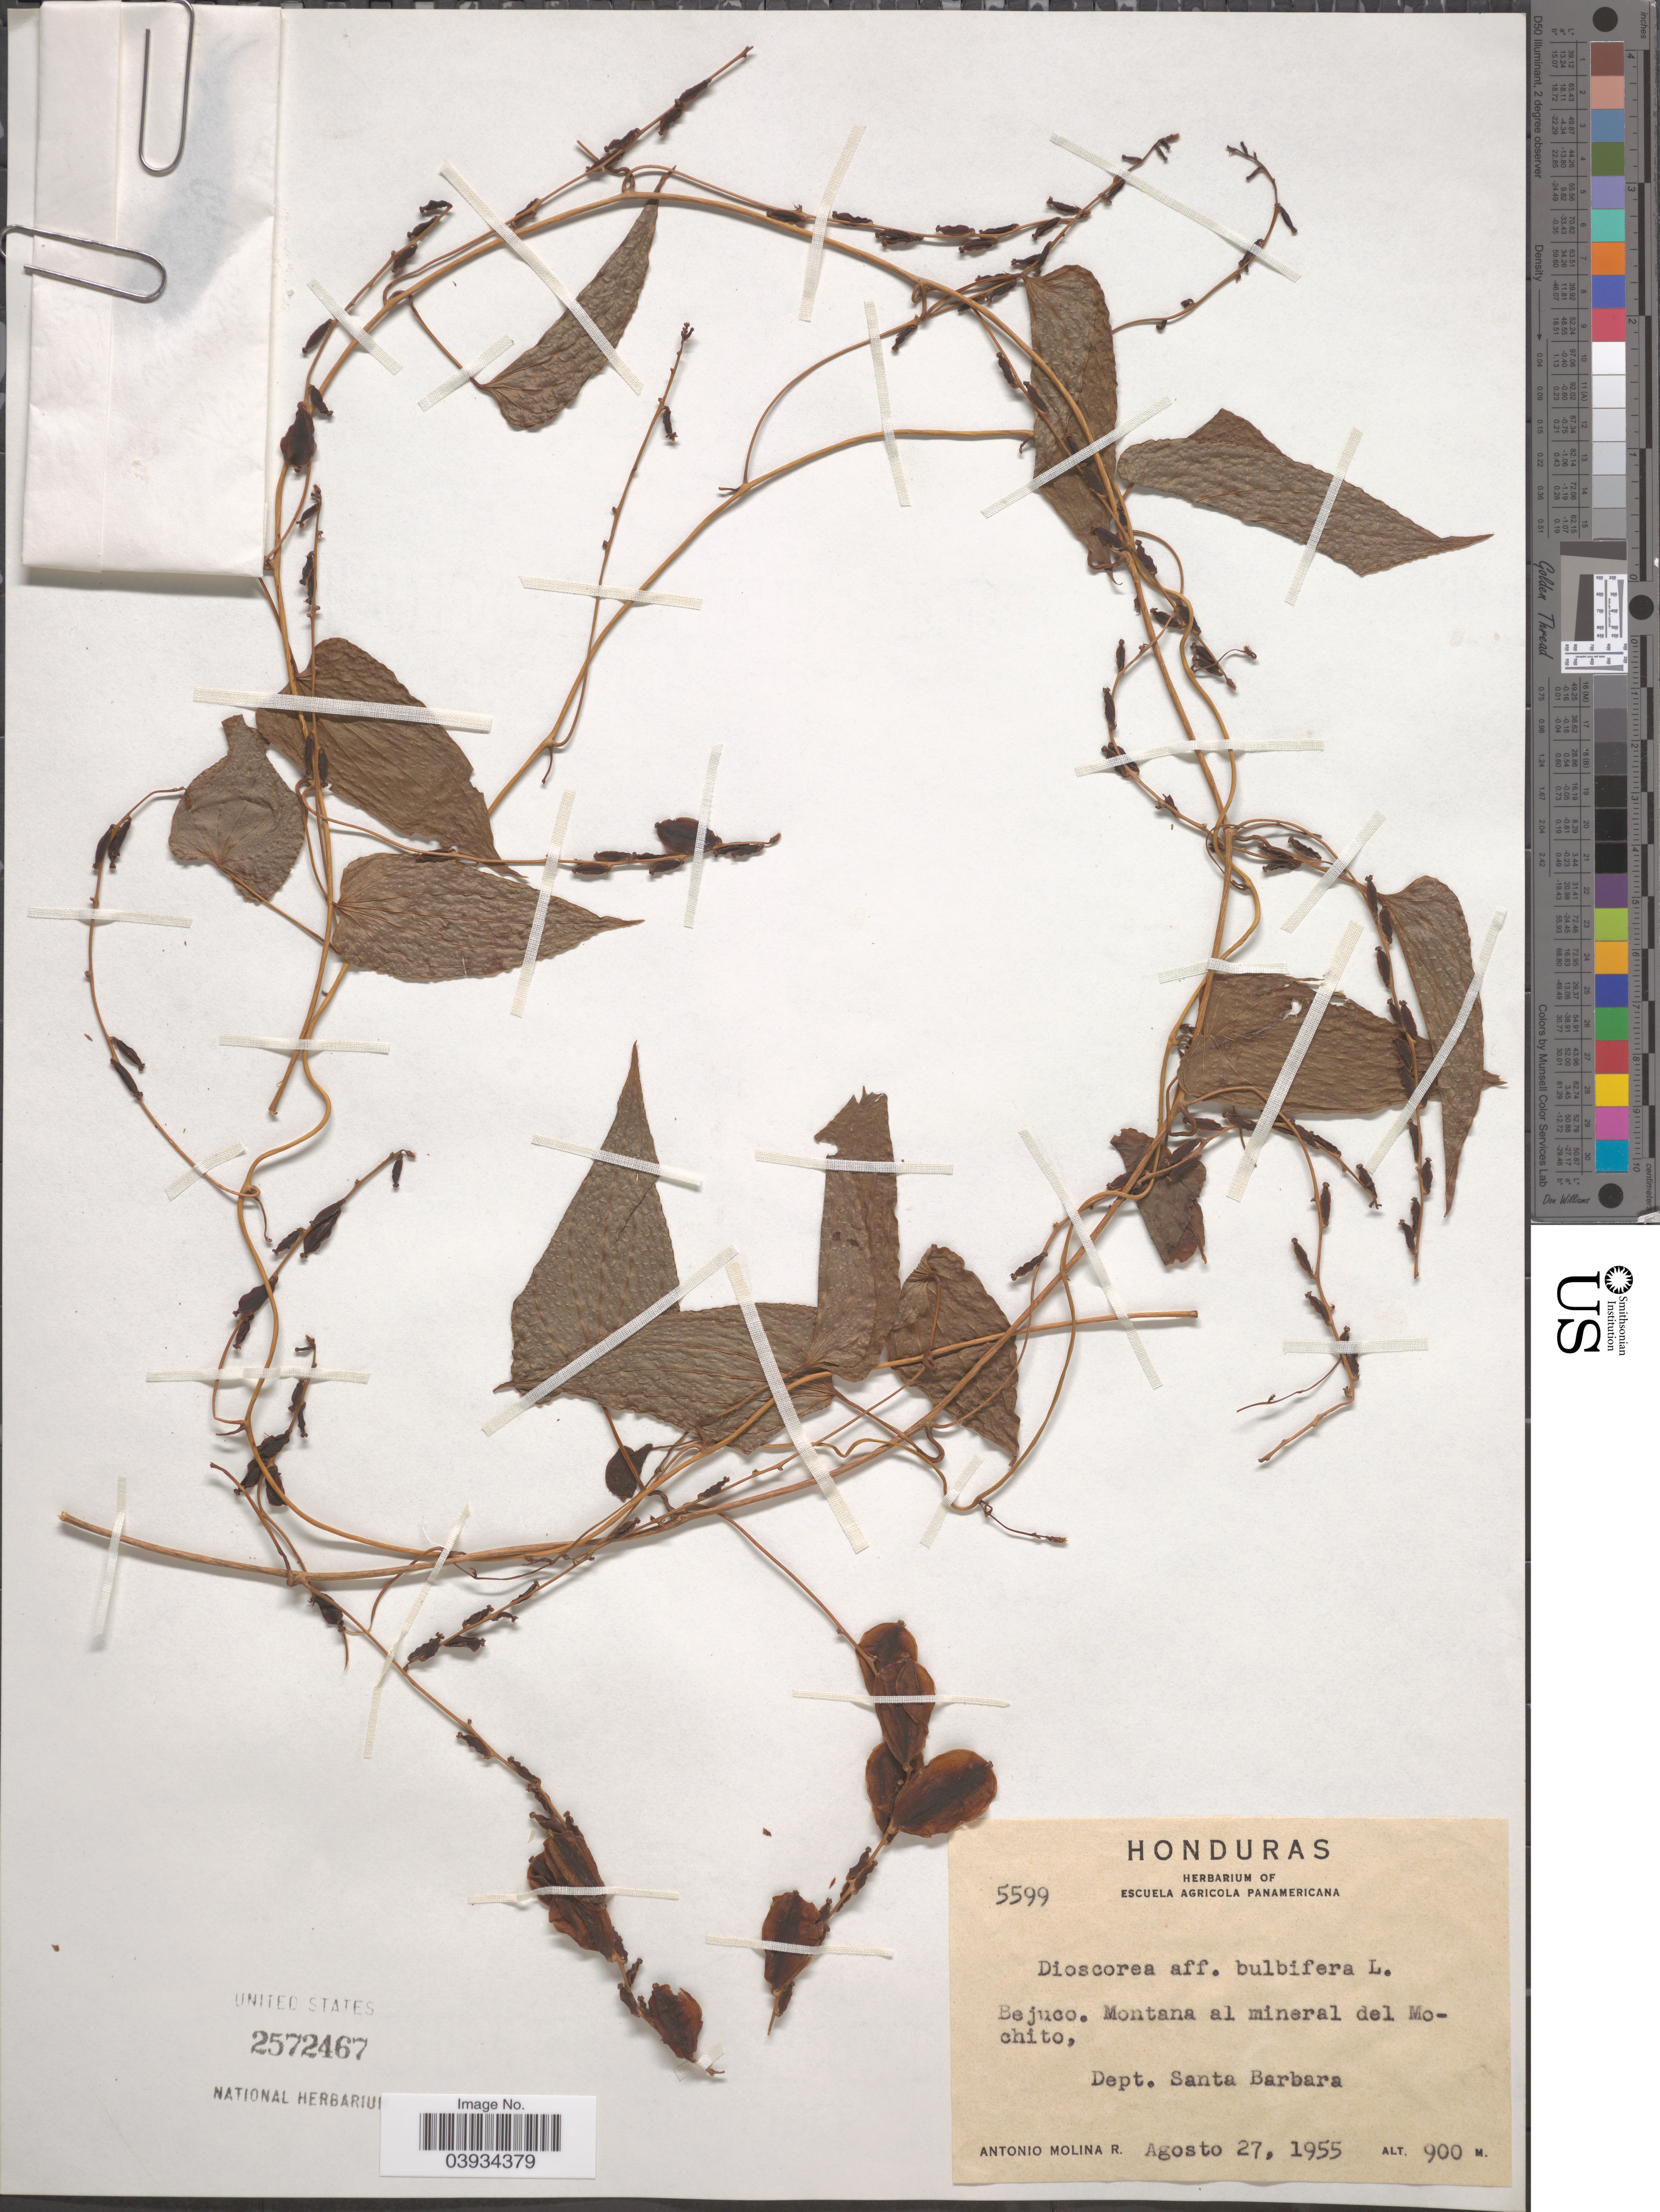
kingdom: Plantae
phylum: Tracheophyta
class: Liliopsida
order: Dioscoreales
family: Dioscoreaceae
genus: Dioscorea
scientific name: Dioscorea bulbifera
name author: L.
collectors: A. Molina R.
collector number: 5599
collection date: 1955-08-27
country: Honduras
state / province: Santa Barbara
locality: Bejuco. Montana al mineral del Mochito, Dept. Santa Barbara.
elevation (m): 900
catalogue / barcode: US 2572467